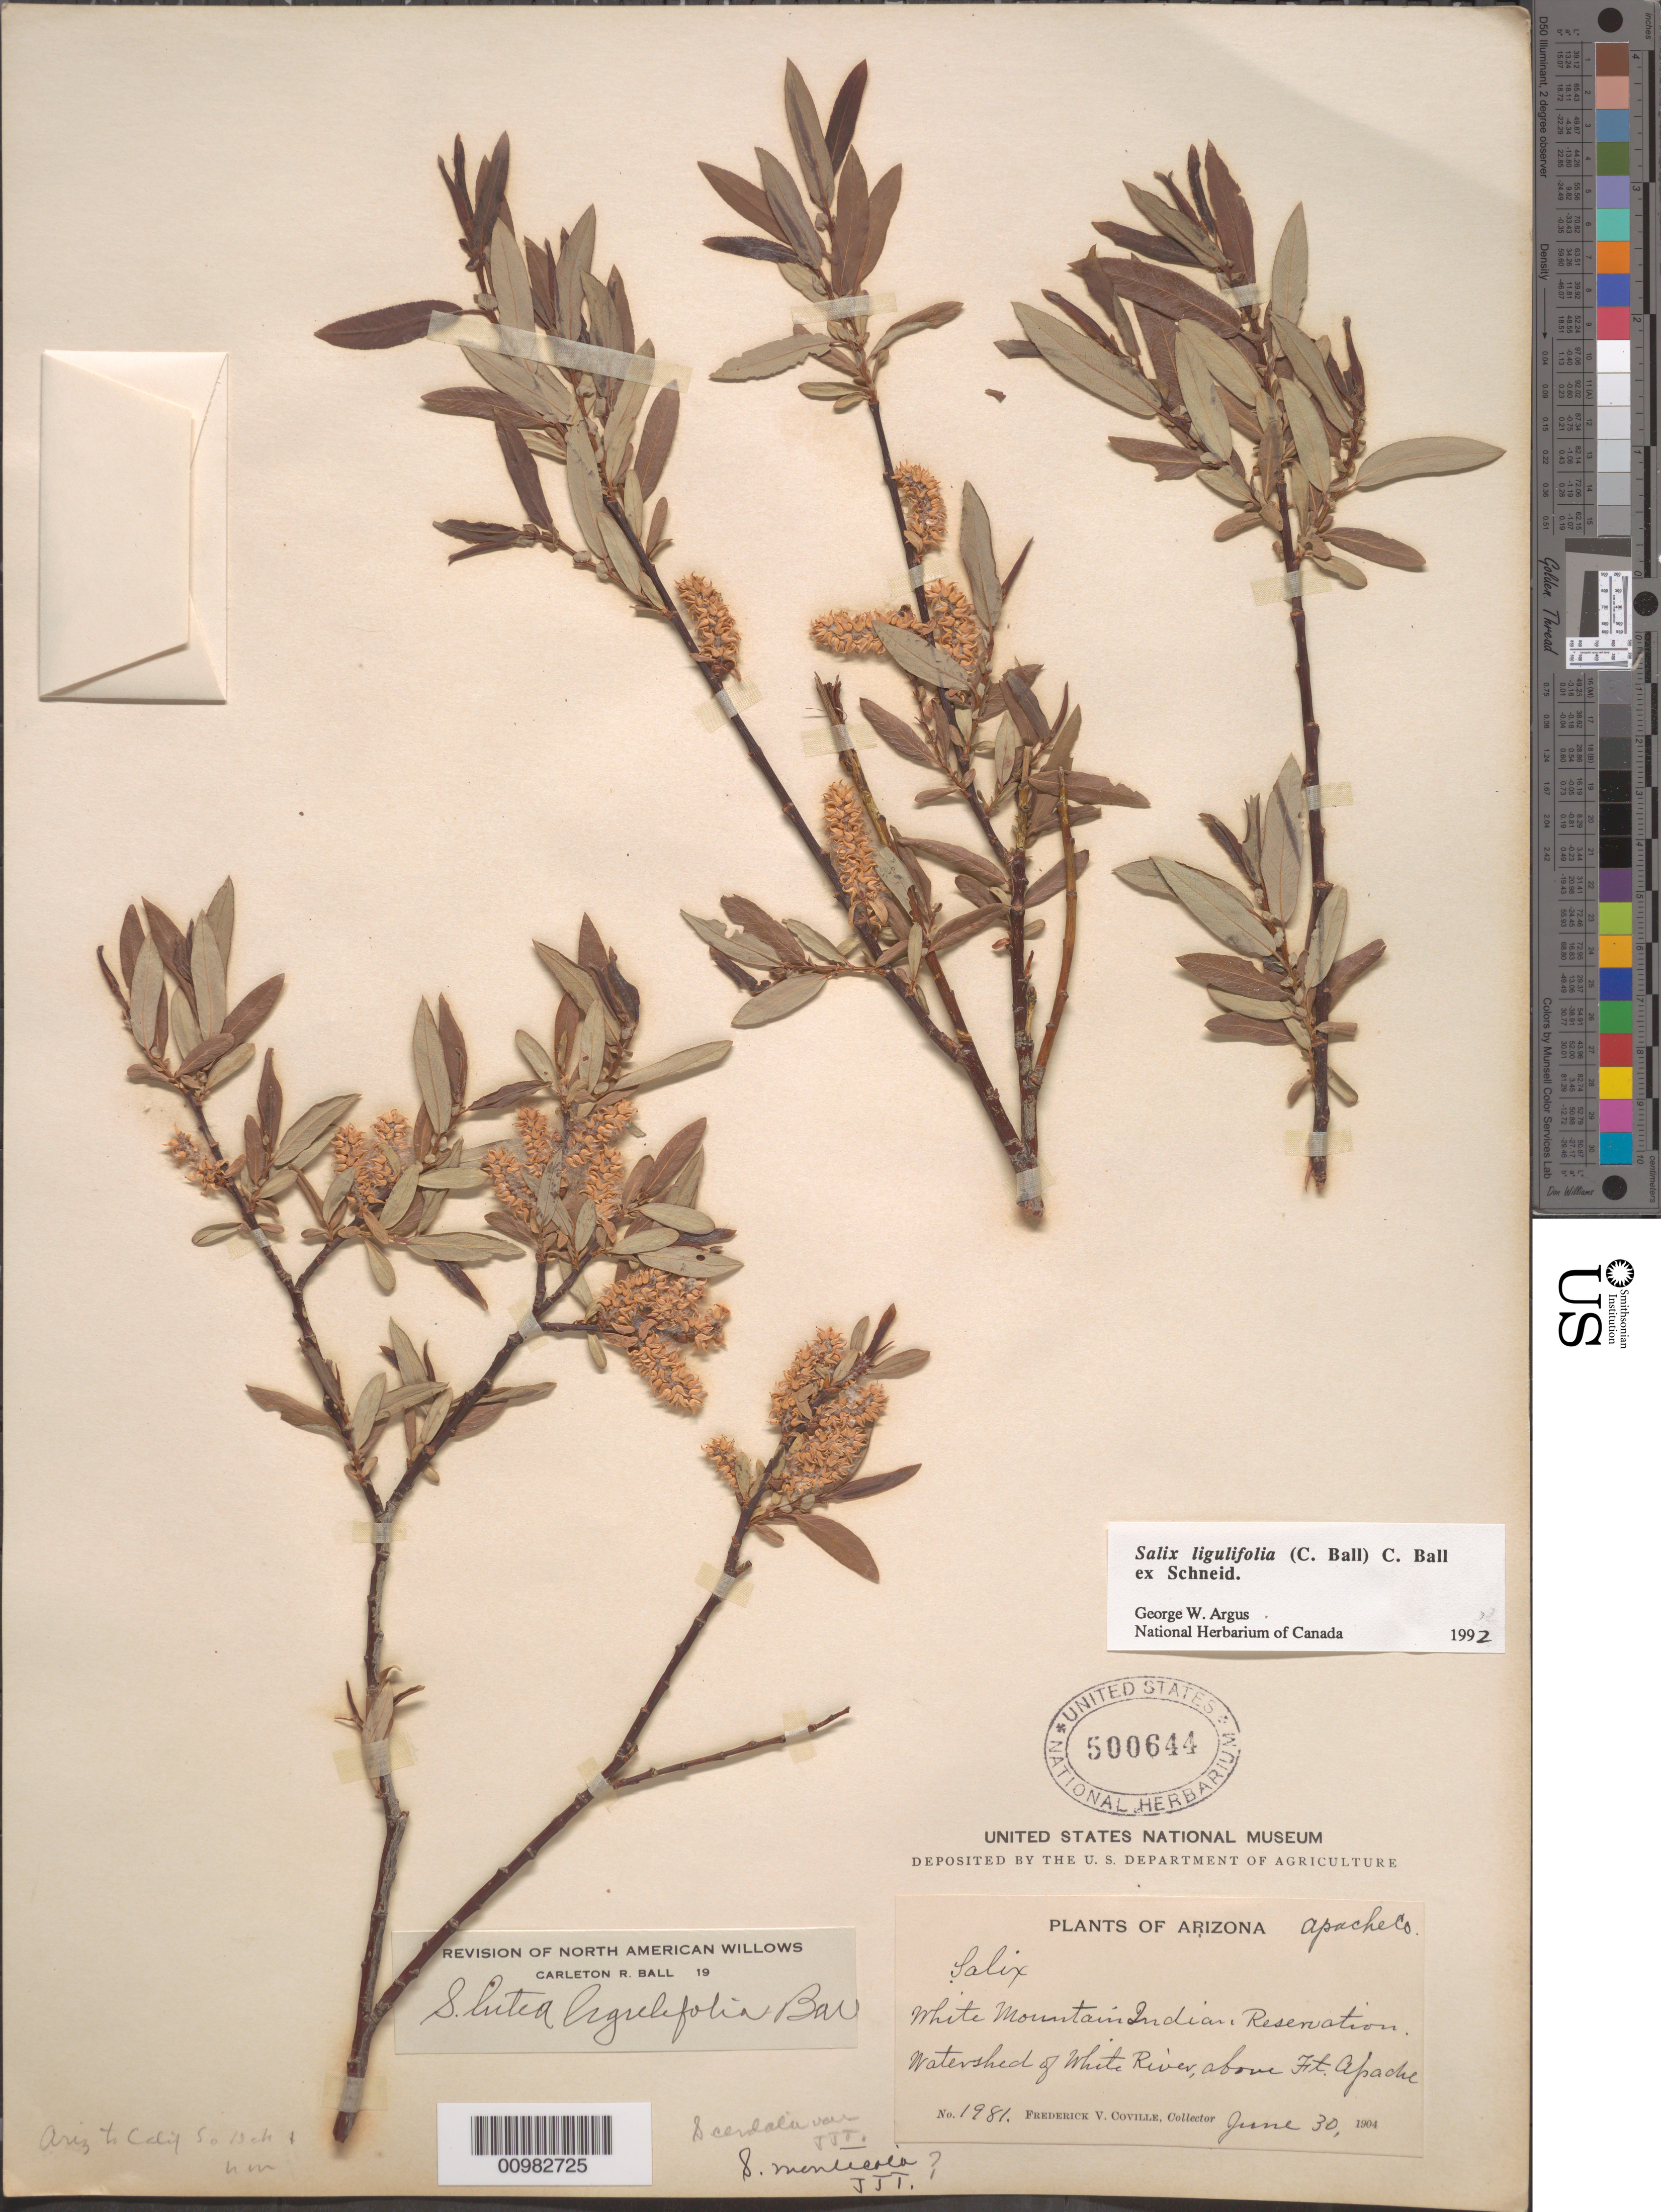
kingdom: Plantae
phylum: Tracheophyta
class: Magnoliopsida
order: Malpighiales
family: Salicaceae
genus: Salix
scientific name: Salix ligulifolia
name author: (C.R. Ball) C.R. Ball ex C.K. Schneid.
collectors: F. V. Coville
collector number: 1981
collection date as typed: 30 Jun 1904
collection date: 1904-06-30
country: United States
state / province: Arizona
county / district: Apache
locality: White Mountain Indian Reservation. Watershed of White River, above Ft. Apache.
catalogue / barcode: US 500644